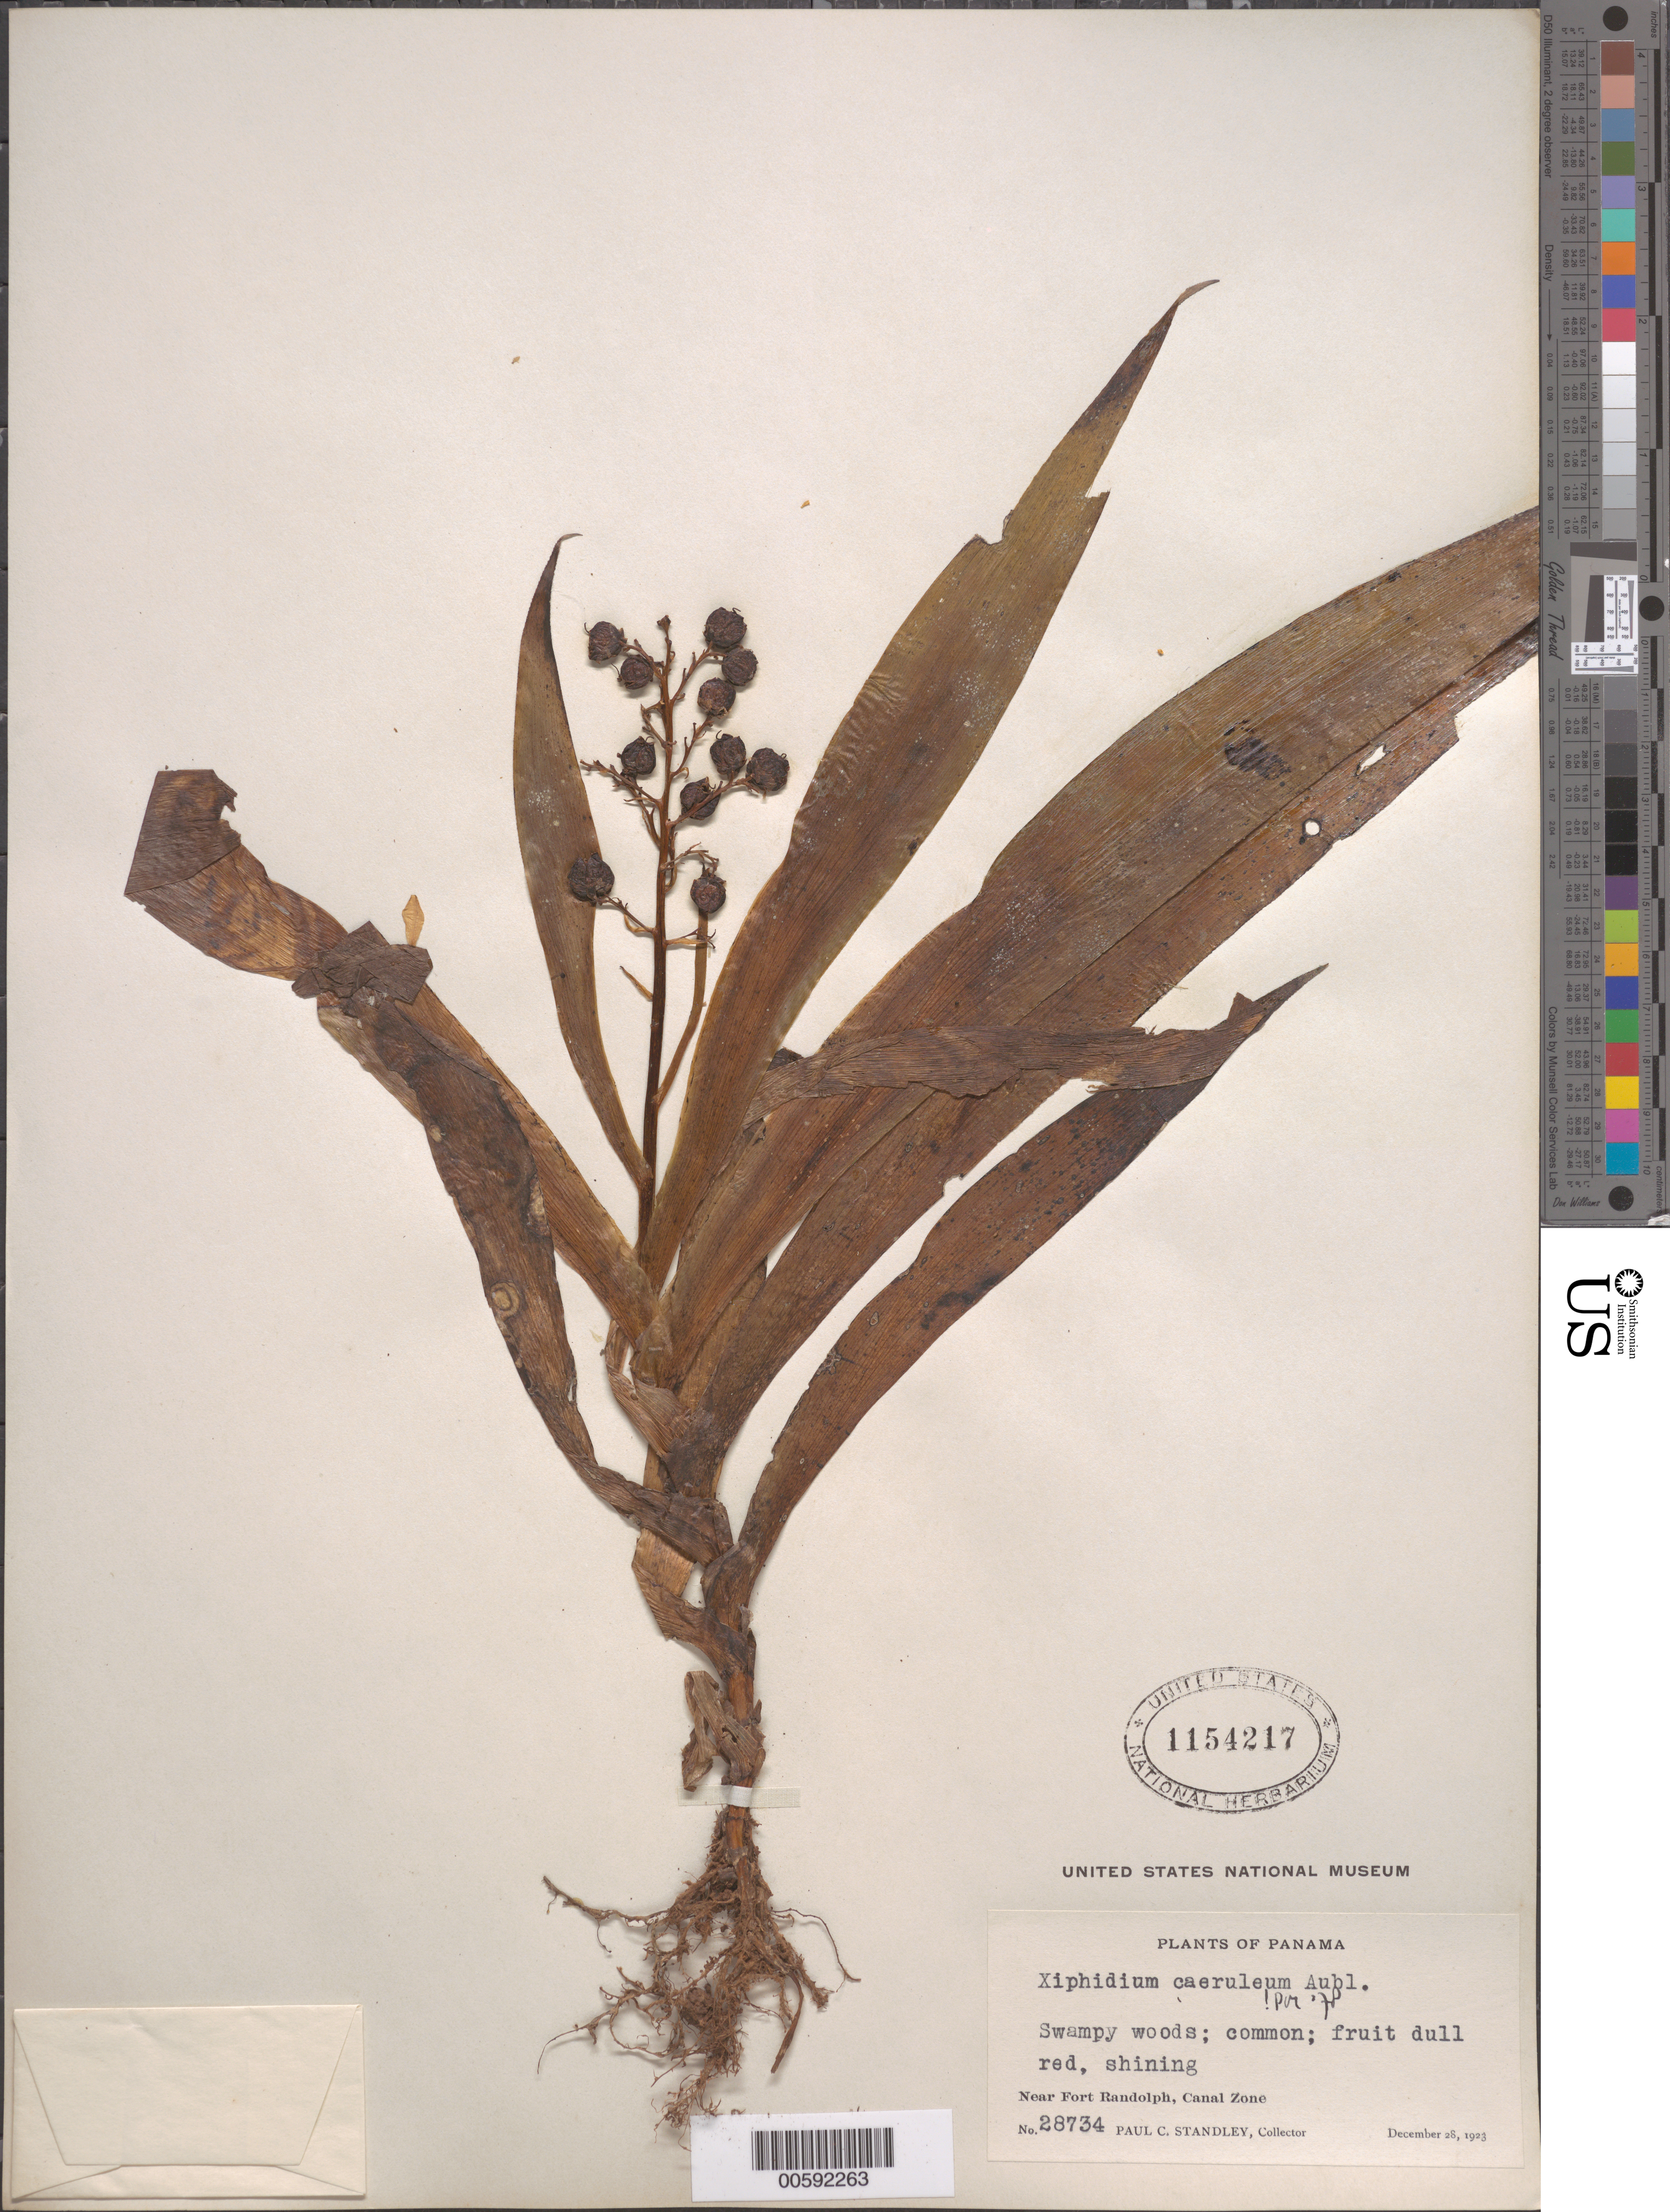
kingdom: Plantae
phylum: Tracheophyta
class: Liliopsida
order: Commelinales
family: Haemodoraceae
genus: Xiphidium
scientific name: Xiphidium caeruleum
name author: Aubl.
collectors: P. C. Standley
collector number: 28734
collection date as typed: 28 Dec 1923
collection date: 1923-12-28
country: Panama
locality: Near Fort Randolph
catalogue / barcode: US 1154217